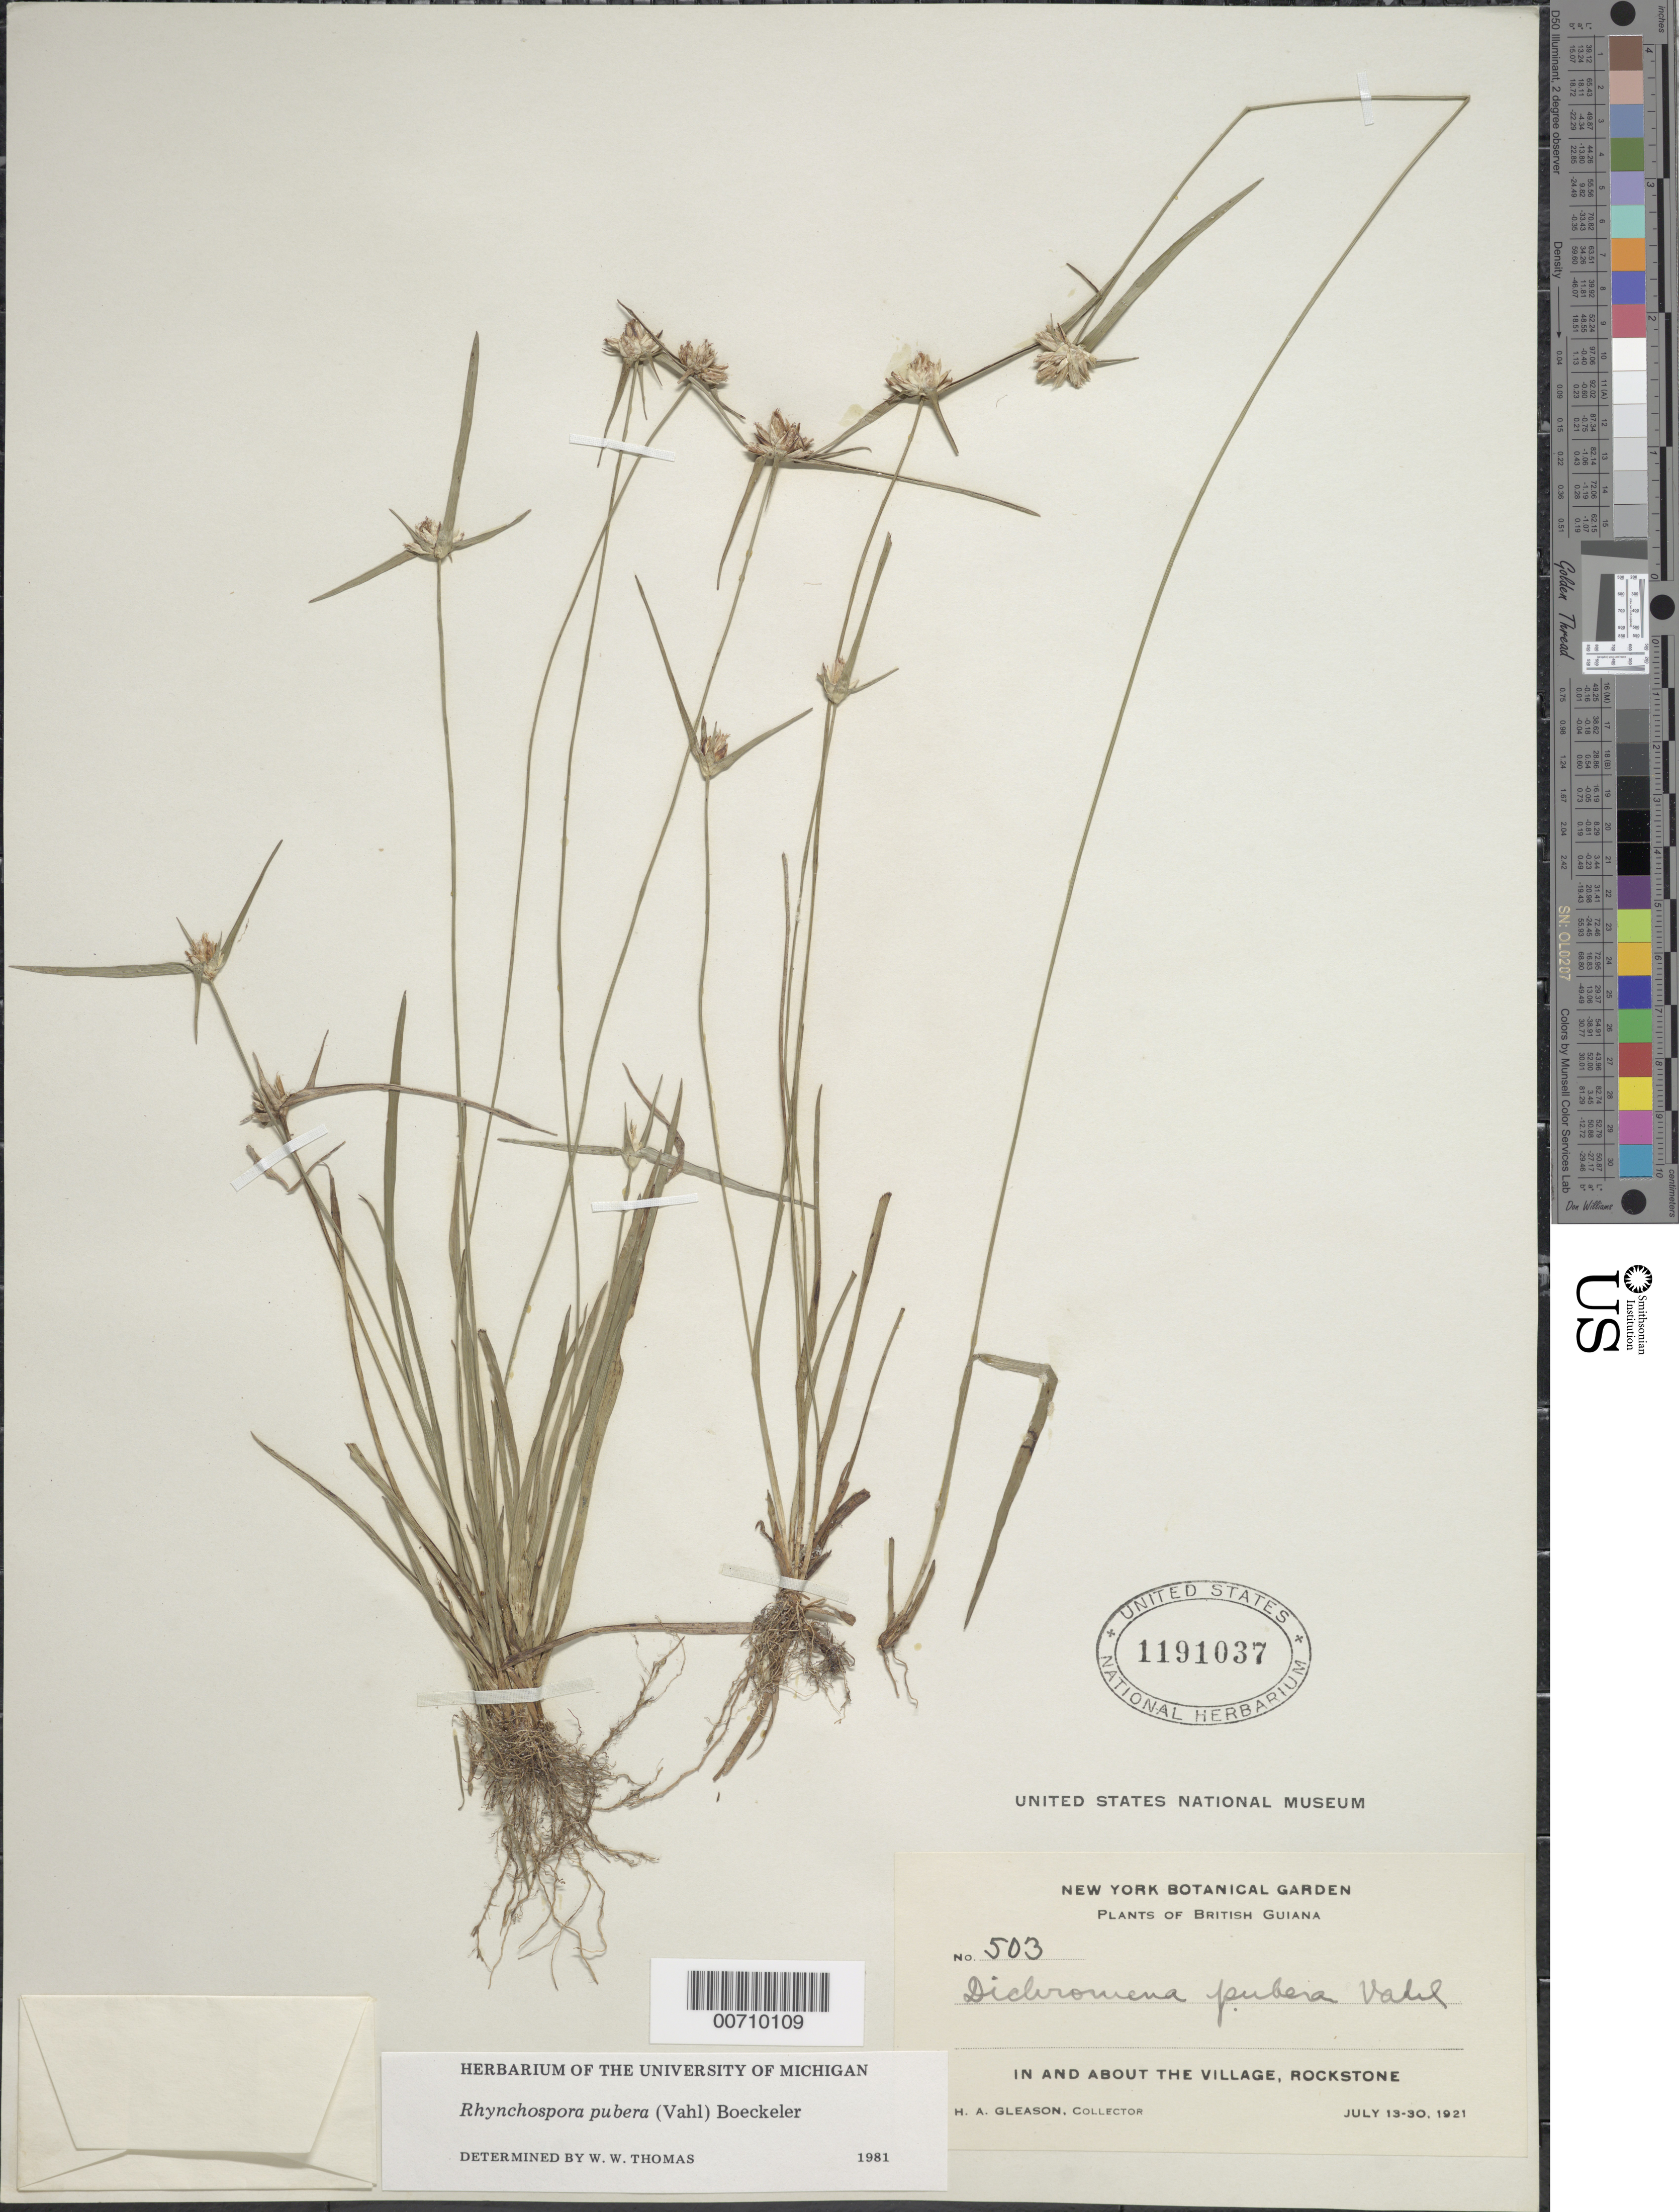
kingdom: Plantae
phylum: Tracheophyta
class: Liliopsida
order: Poales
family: Cyperaceae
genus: Rhynchospora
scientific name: Rhynchospora pubera subsp. pubera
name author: (Vahl) Boeckeler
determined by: Thomas, W. W., (NY), New York Botanical Garden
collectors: H. A. Gleason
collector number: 503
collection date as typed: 13-Jul-21 to 30-Jul-21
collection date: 1921-07-13/1921-07-30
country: Guyana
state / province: U. Demerara-Berbice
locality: Rockstone, in and about the village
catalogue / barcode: US 1191037